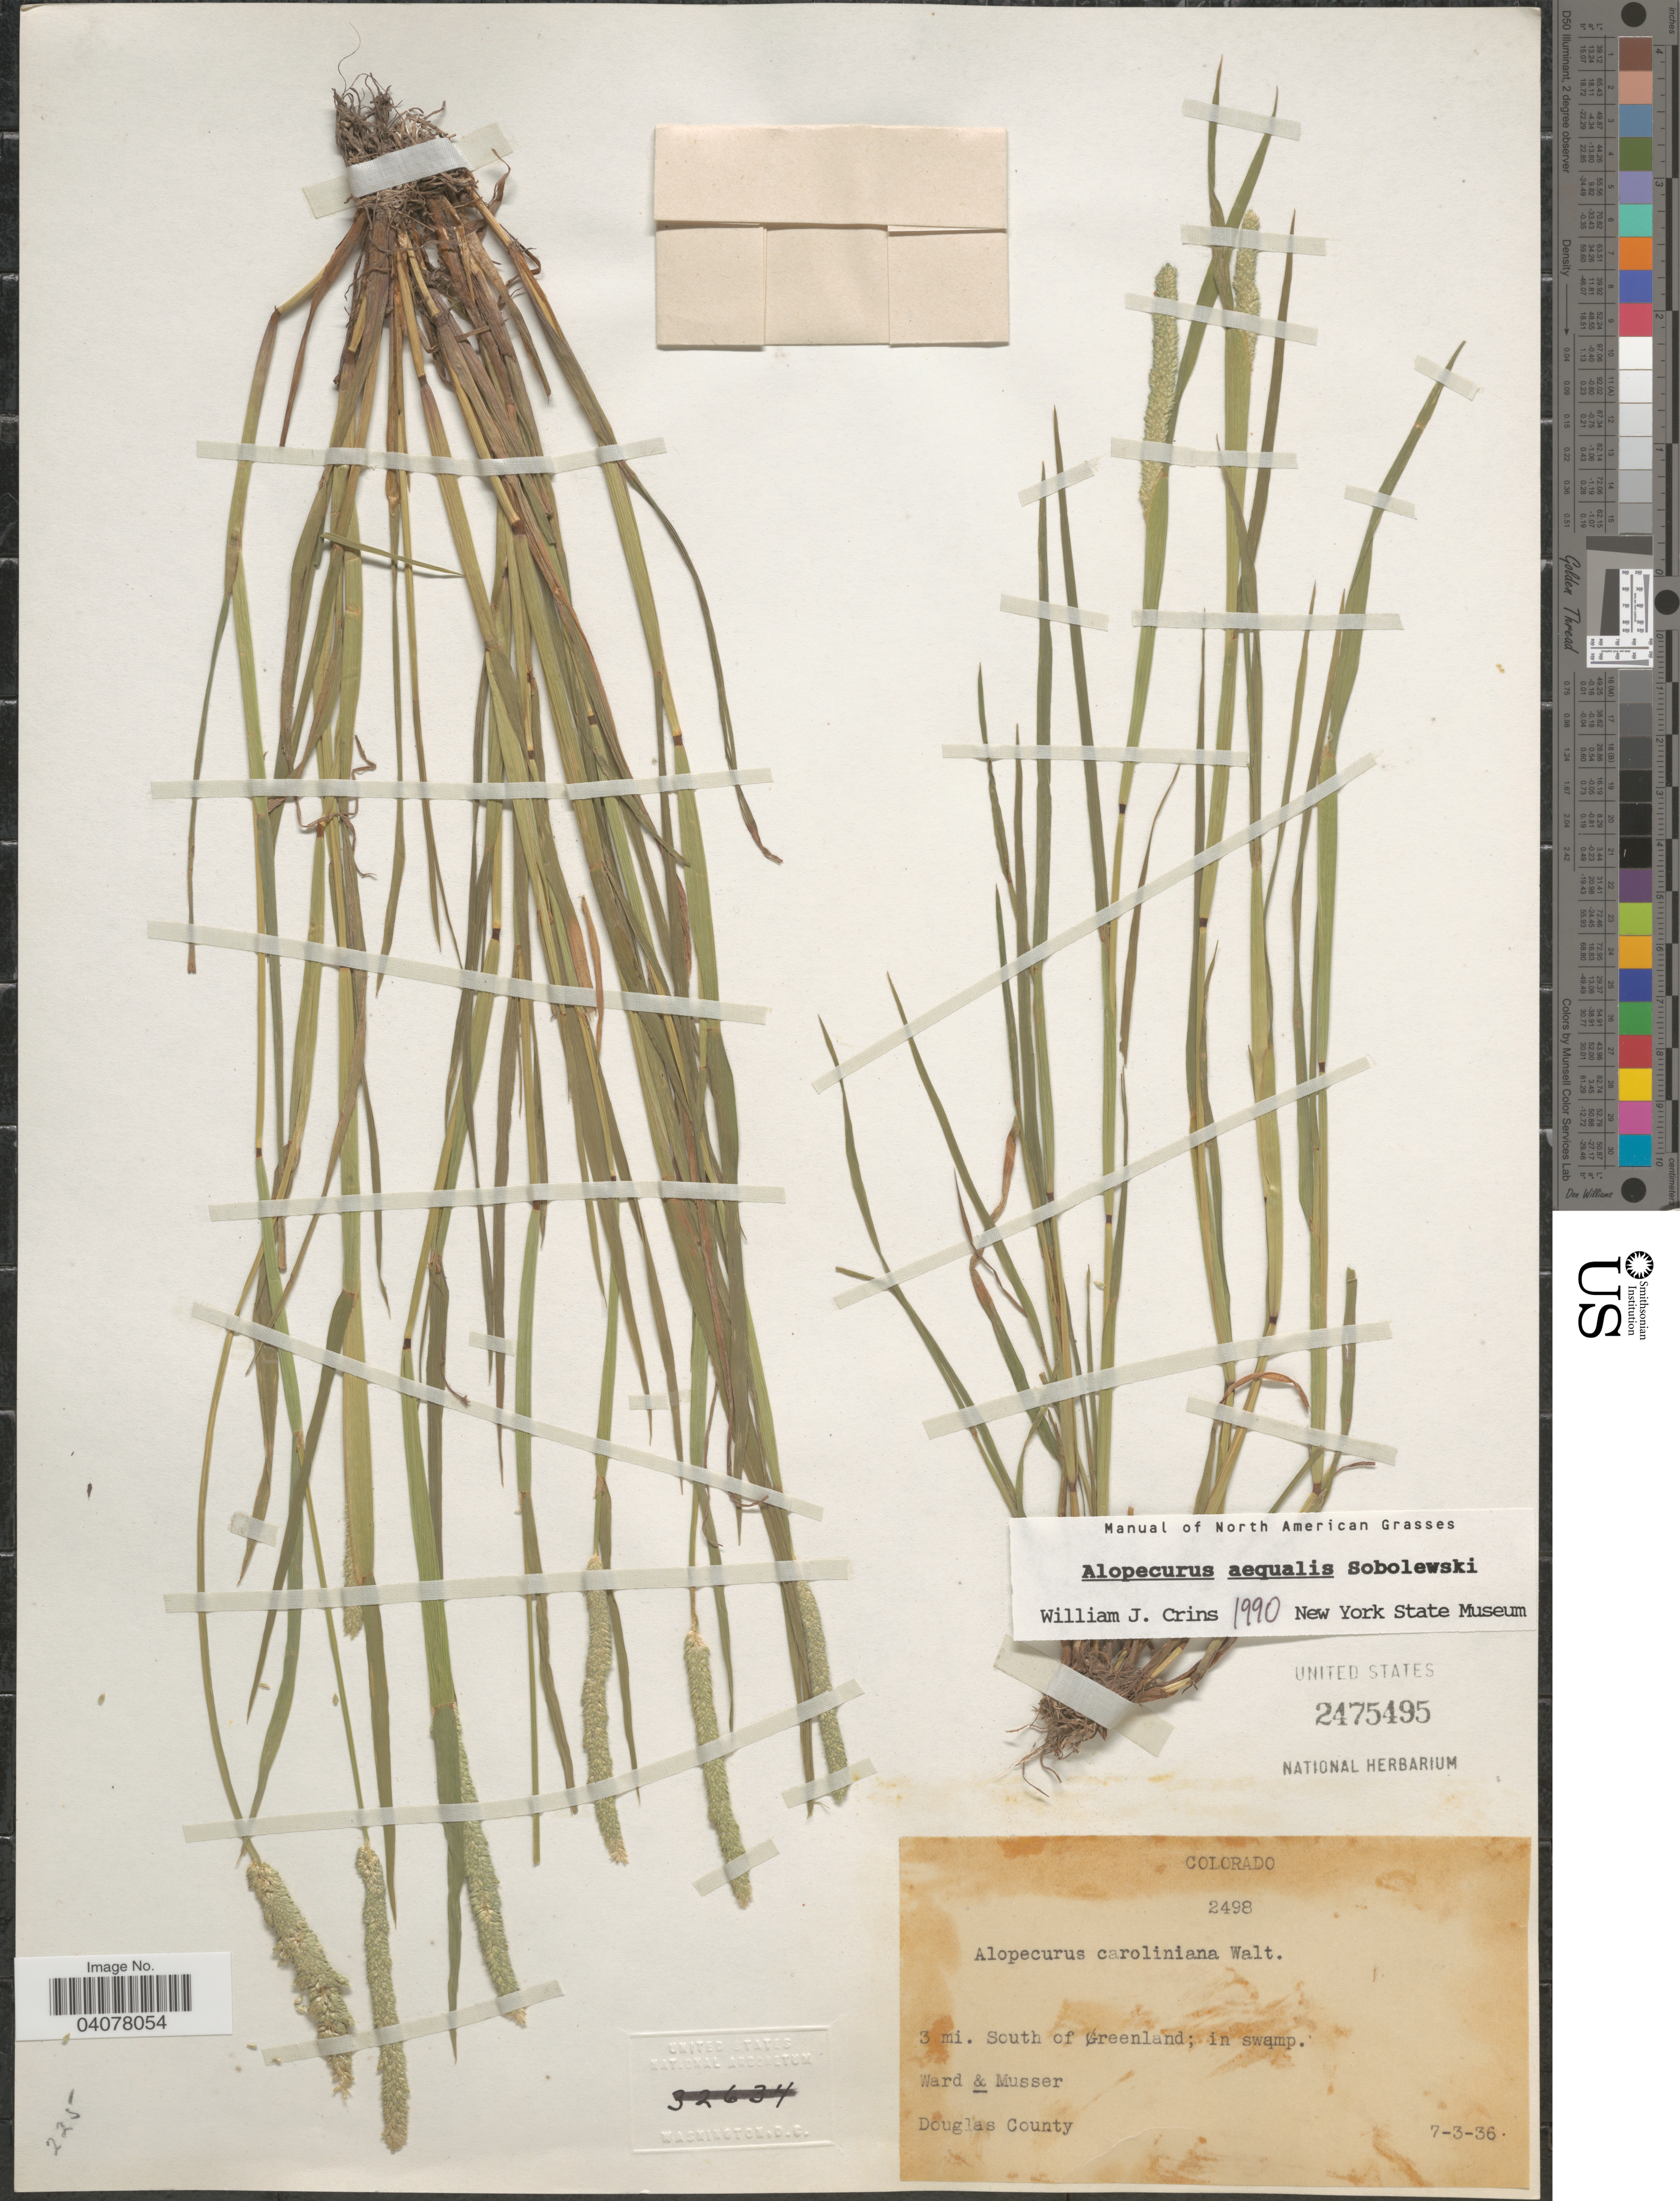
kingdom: Plantae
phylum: Tracheophyta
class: Liliopsida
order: Poales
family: Poaceae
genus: Alopecurus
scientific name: Alopecurus aequalis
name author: Sobol.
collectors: -- Ward & Musser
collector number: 2498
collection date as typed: Transcribed d/m/y: 3/7/36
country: United States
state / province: Colorado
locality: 3 mi. south of Greenland, in swamp. Douglas County.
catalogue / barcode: US 2475495